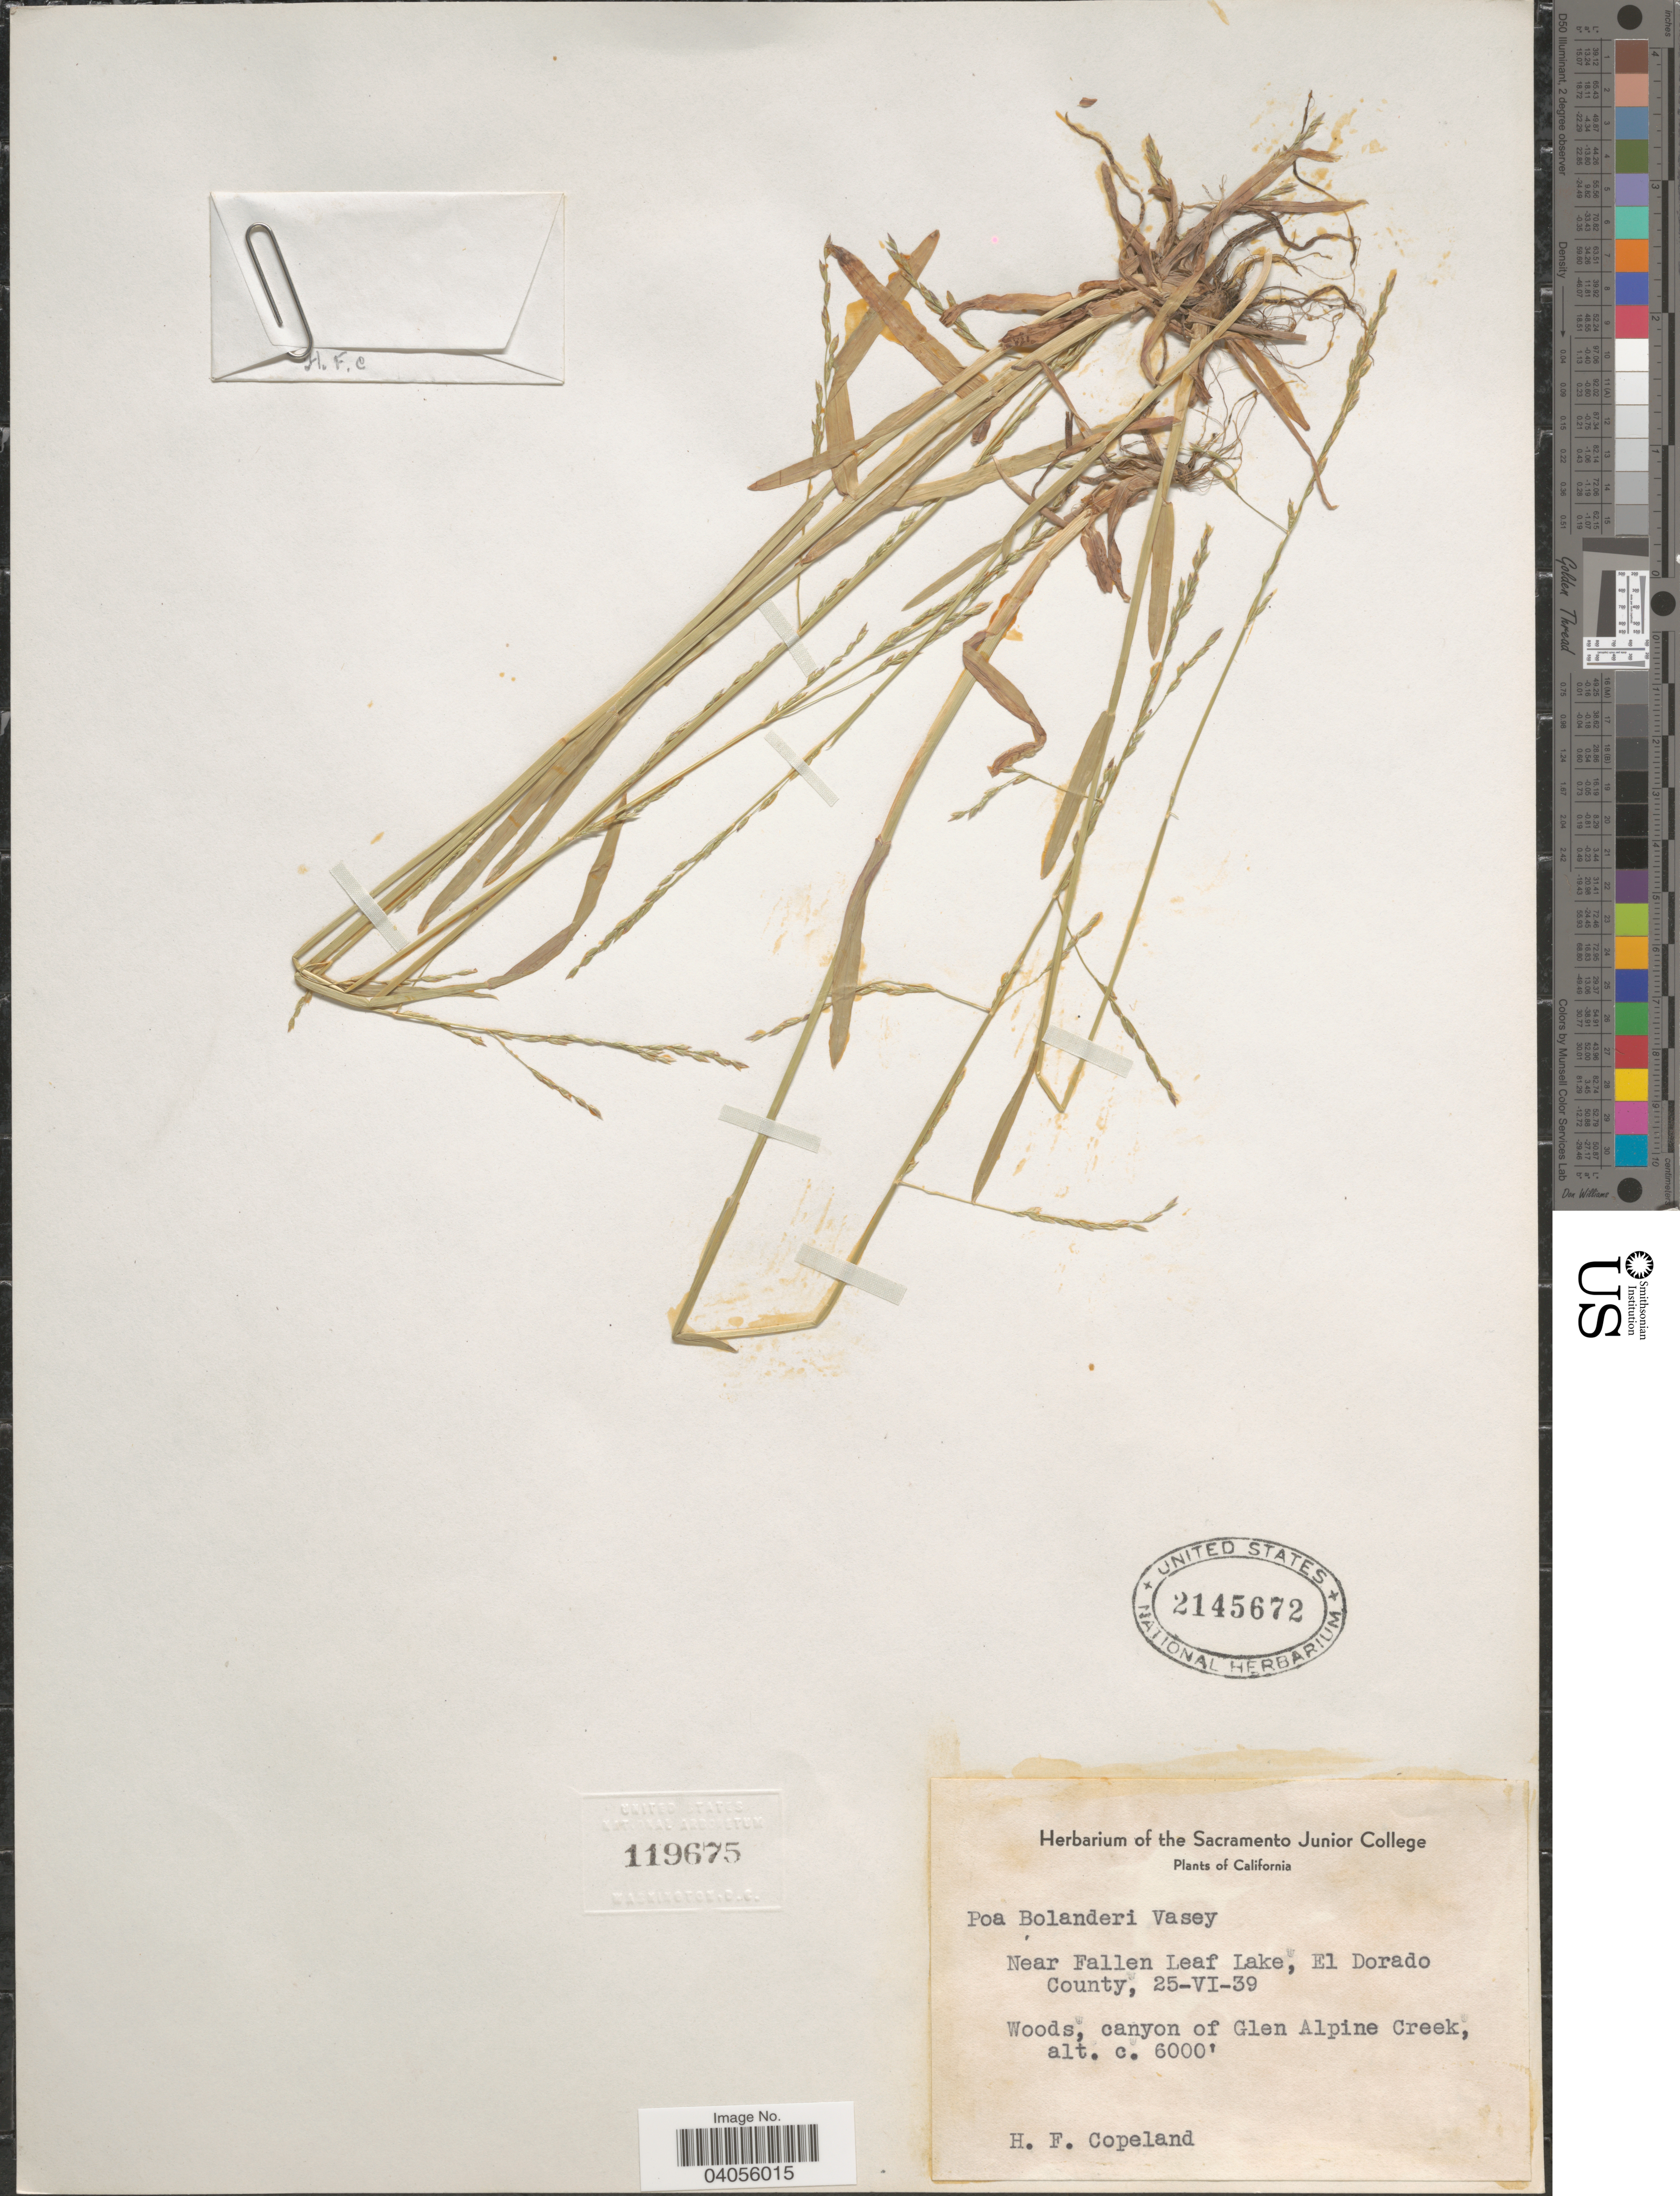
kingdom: Plantae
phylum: Tracheophyta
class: Liliopsida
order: Poales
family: Poaceae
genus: Poa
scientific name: Poa bolanderi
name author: Vasey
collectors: H. F. Copeland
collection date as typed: Transcribed d/m/y: 25/6/39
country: United States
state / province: California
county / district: El Dorado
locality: Near Fallen Leaf Lake, El Dorado County. Woods, canyon of Glen Alpine Creek.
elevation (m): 1829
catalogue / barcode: US 2145672